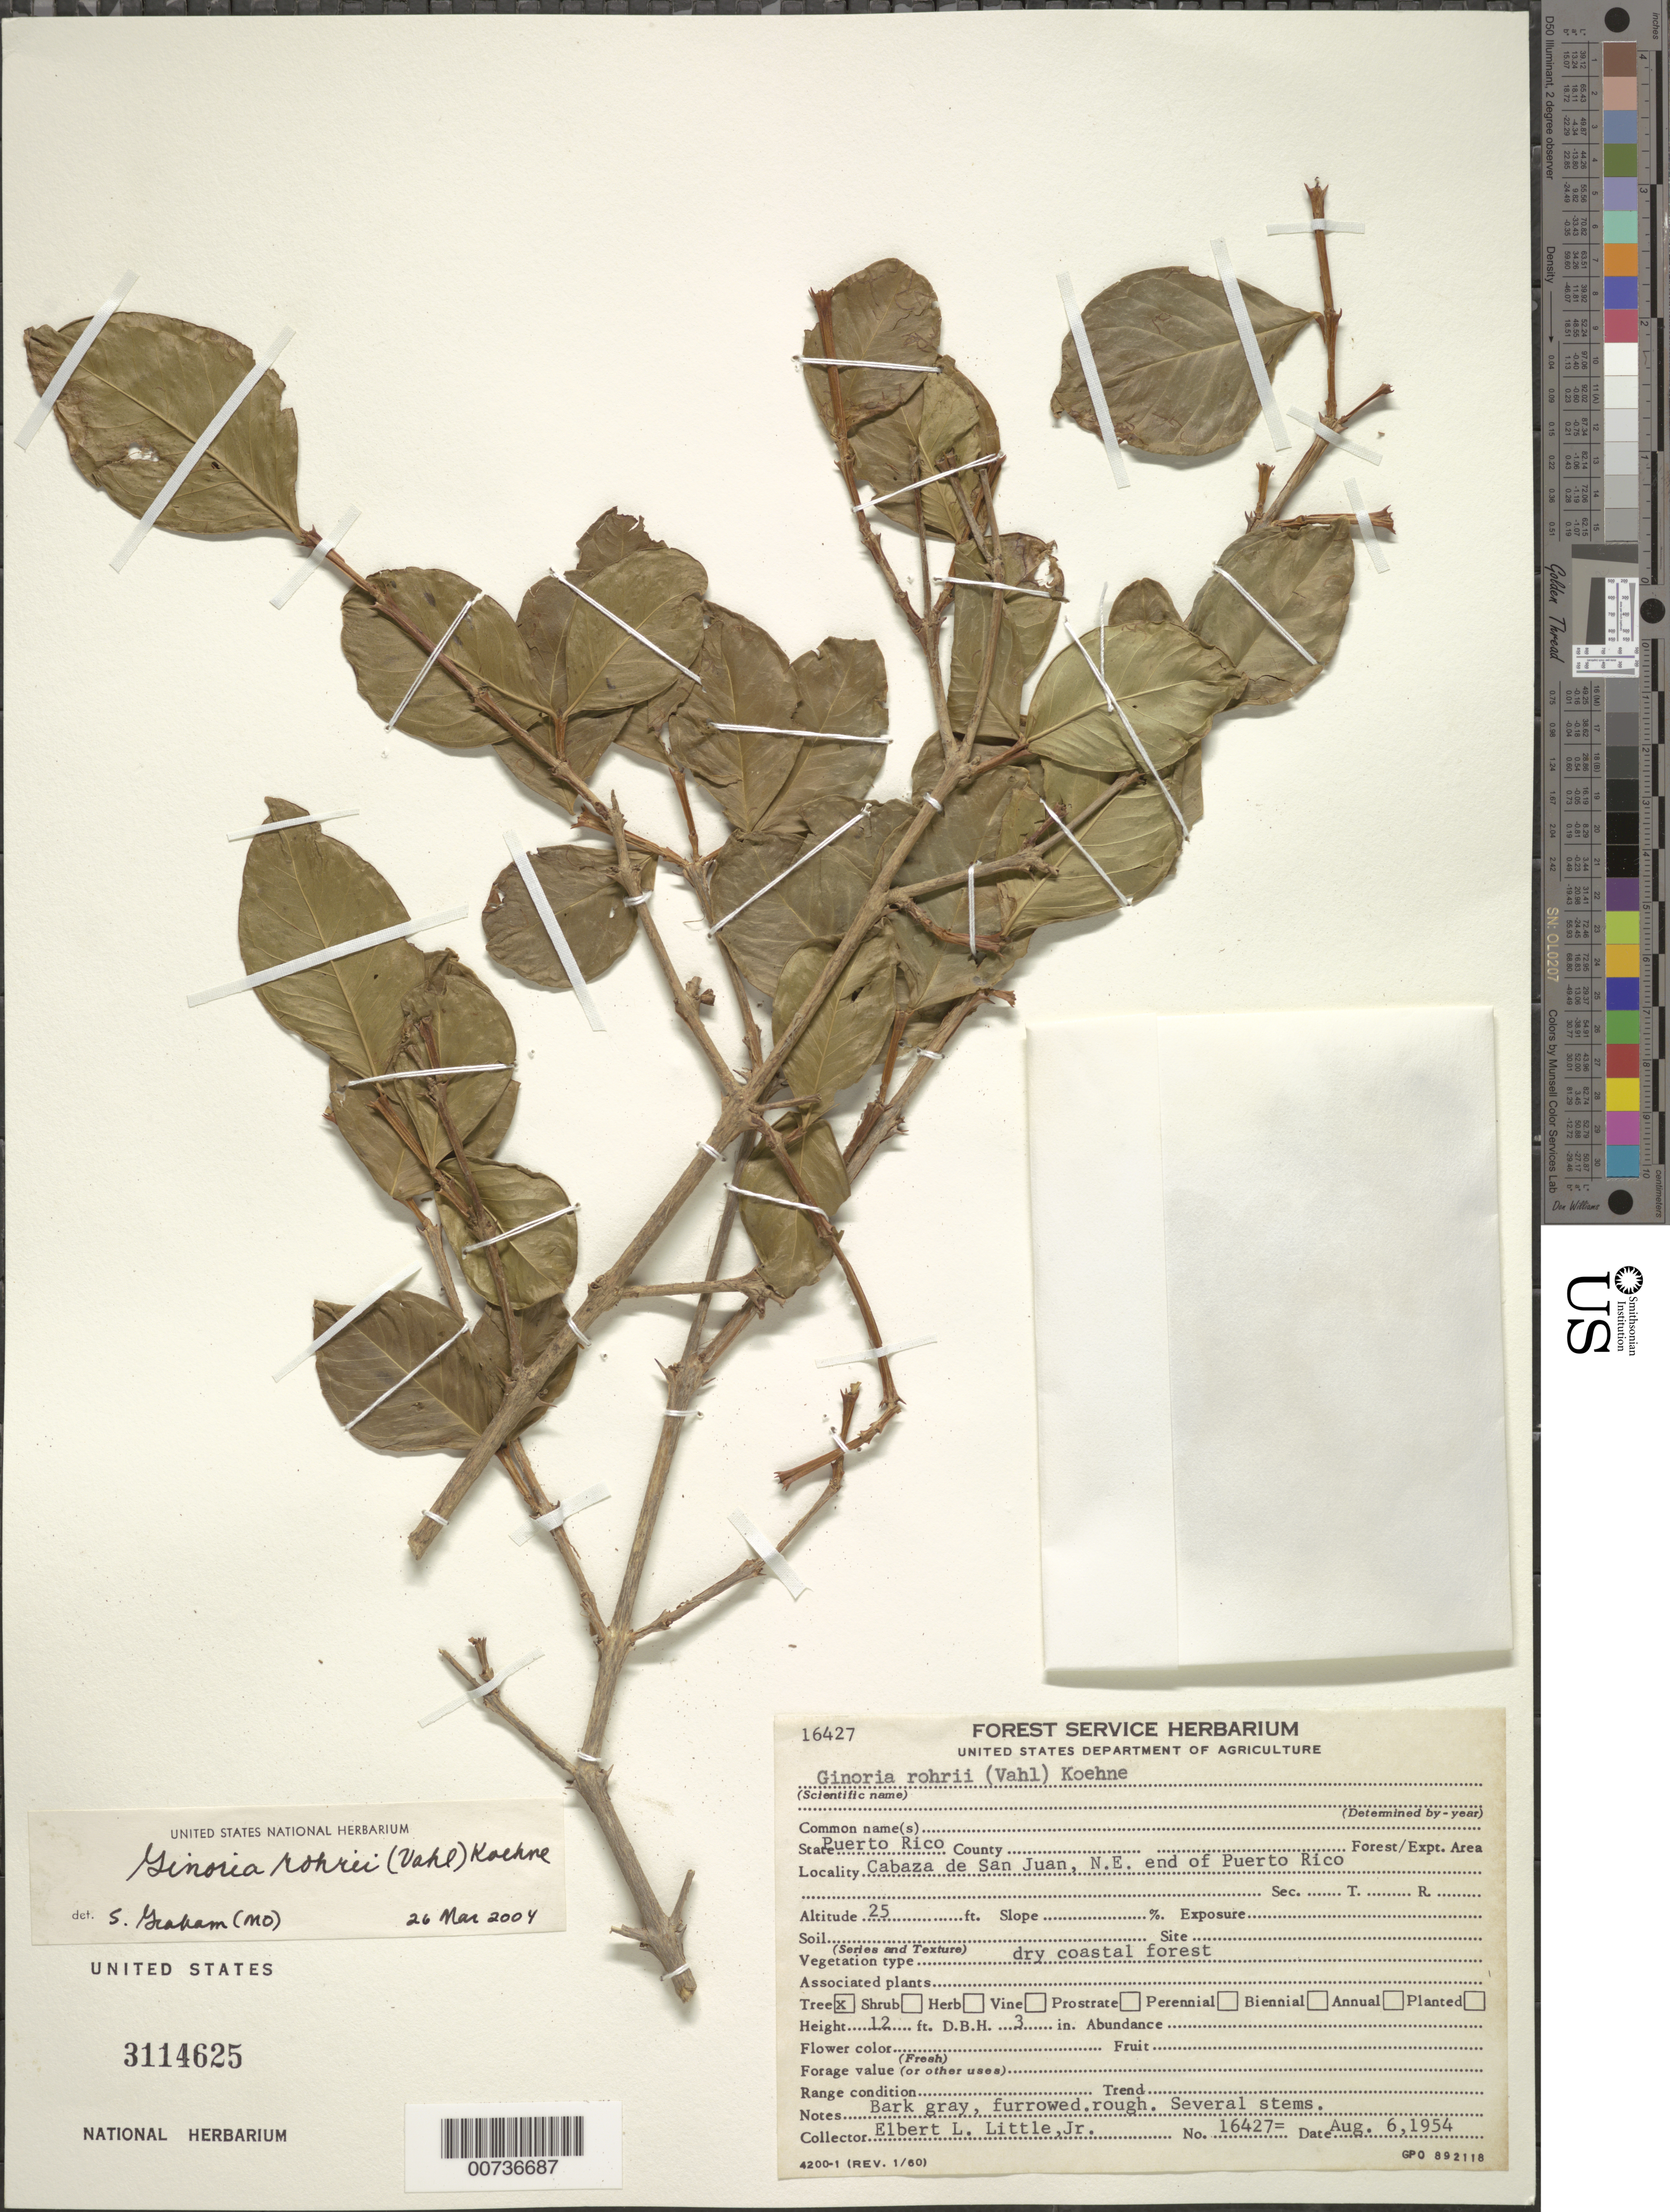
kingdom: Plantae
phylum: Tracheophyta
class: Magnoliopsida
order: Myrtales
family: Lythraceae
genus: Ginoria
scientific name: Ginoria rohrii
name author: (Vahl) Koehne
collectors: E. L. Little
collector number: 16427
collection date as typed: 06 Aug 1954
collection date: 1954-08-06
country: Puerto Rico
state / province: San Juan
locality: Cabeza de San Juan, NE end of Puerto Rico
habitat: Dry coastal forest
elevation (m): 8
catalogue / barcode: US 3114625